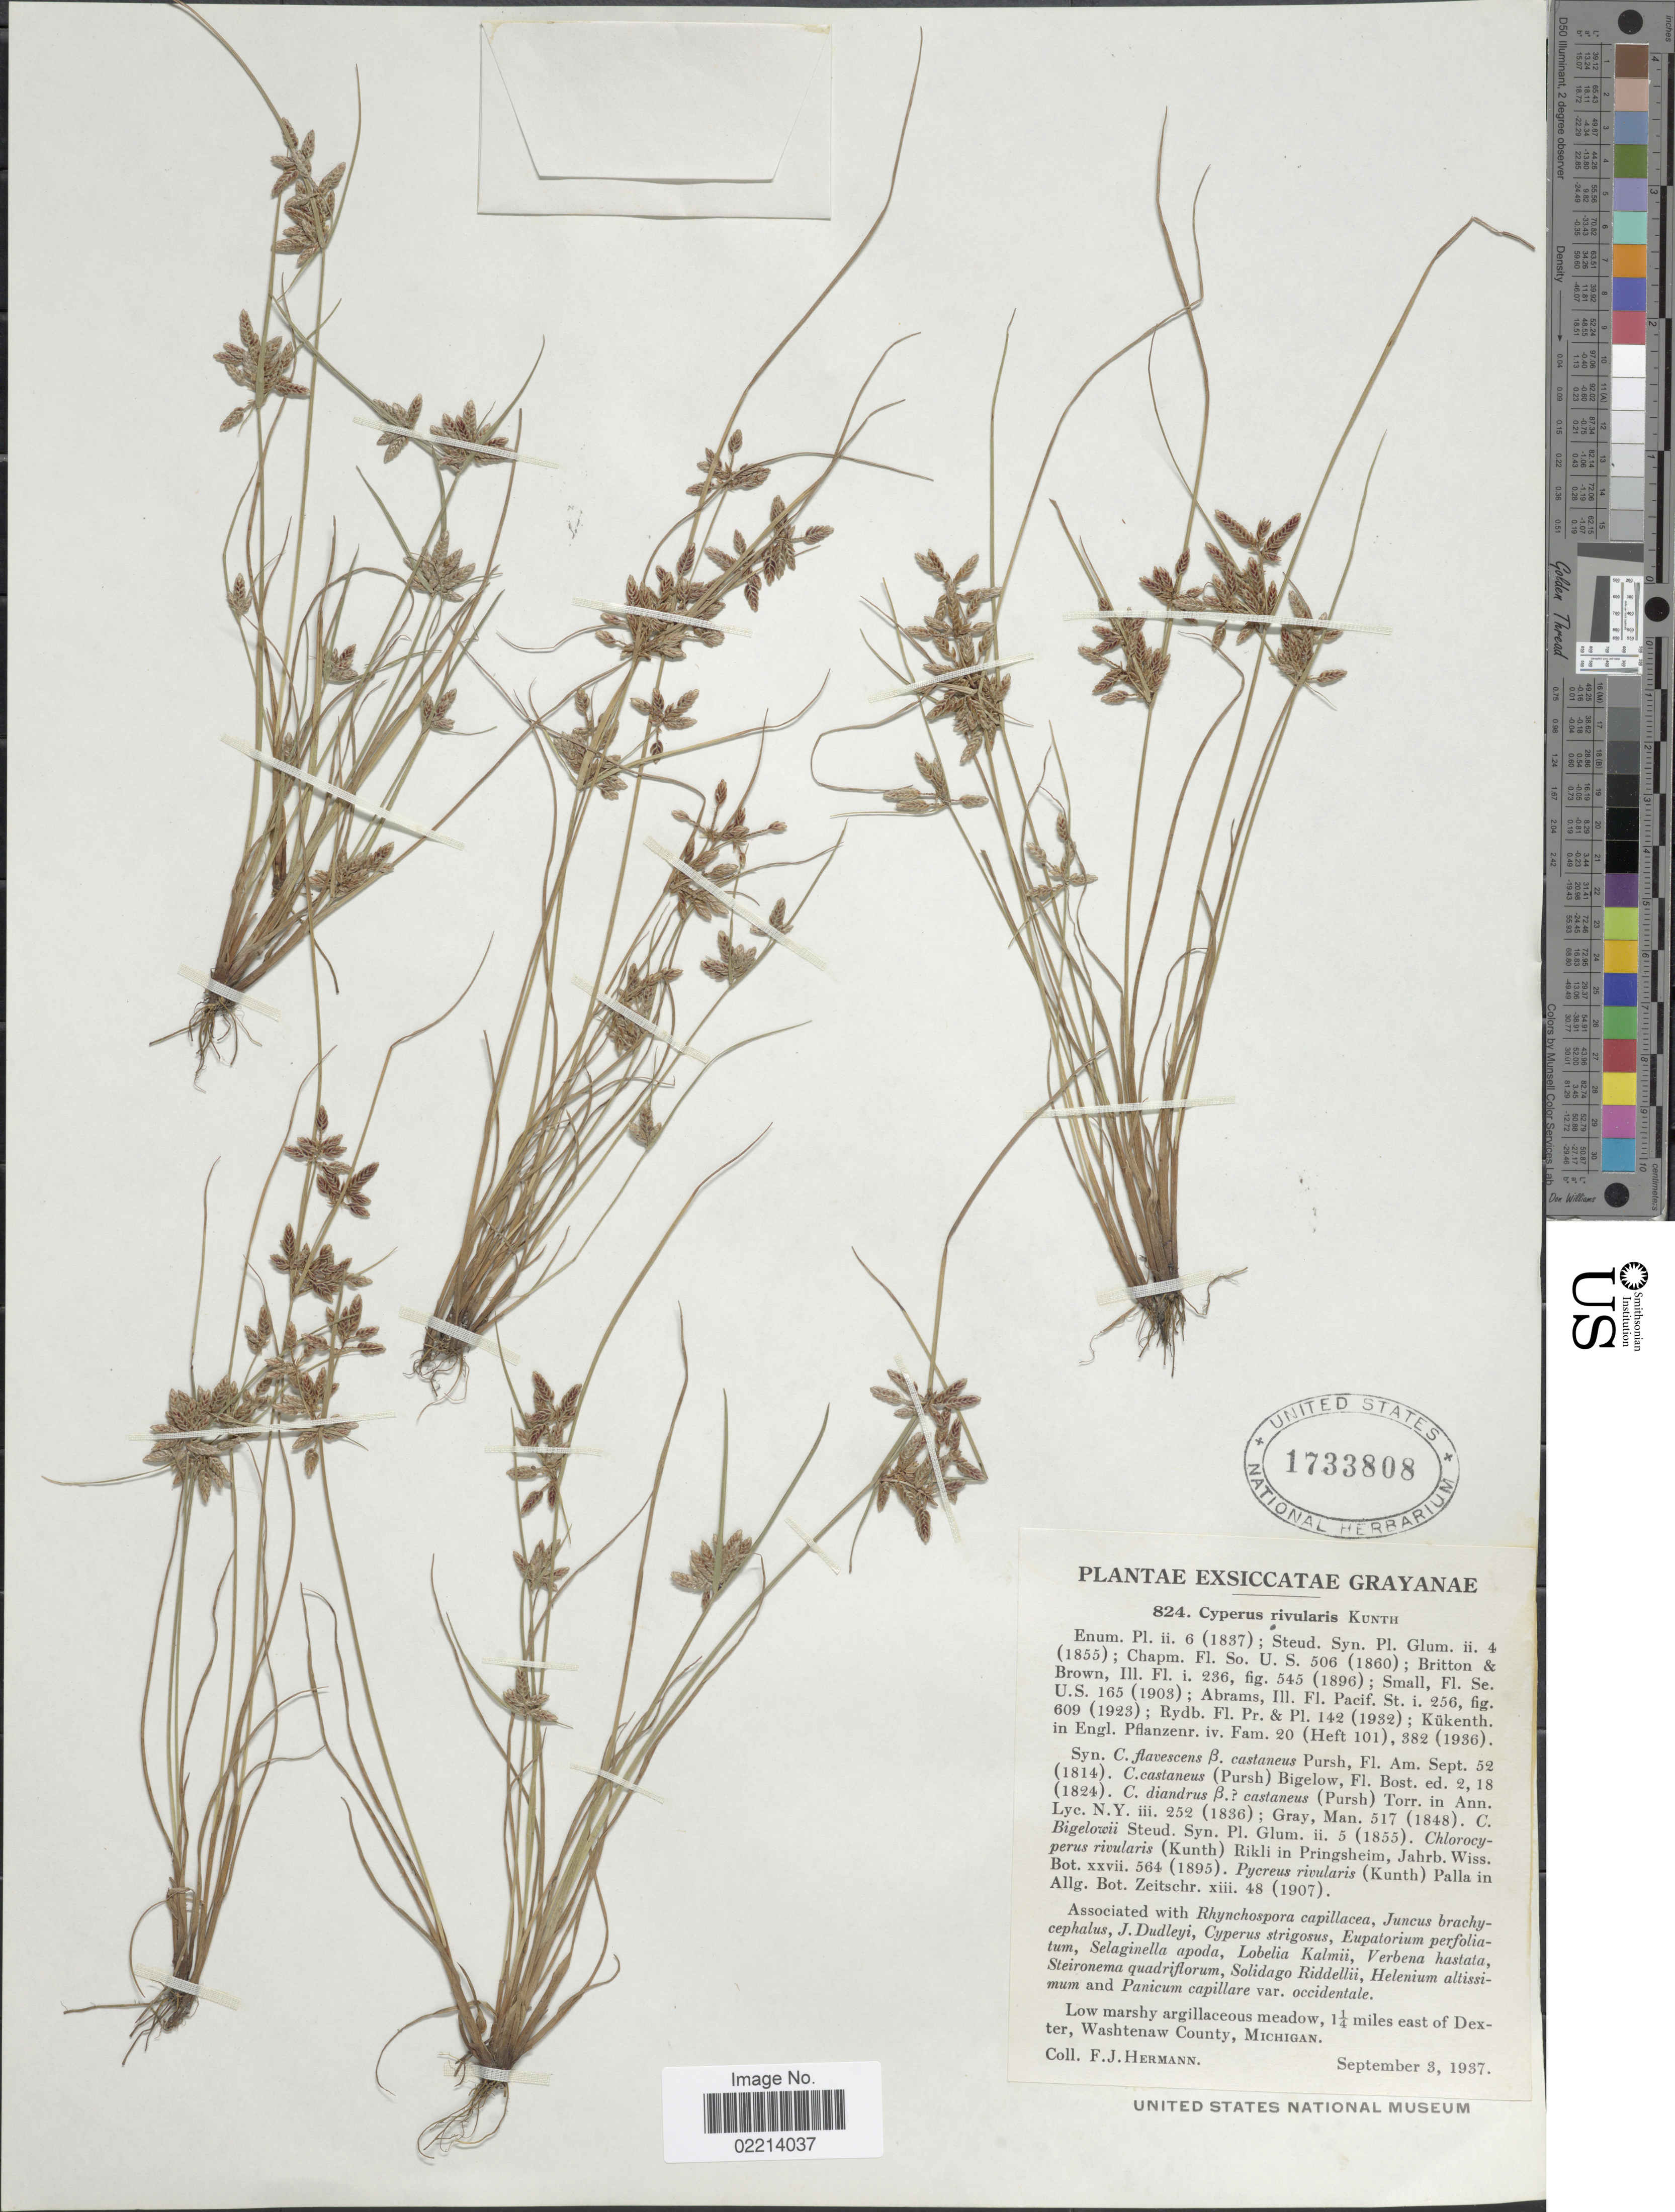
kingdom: Plantae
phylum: Tracheophyta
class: Liliopsida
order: Poales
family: Cyperaceae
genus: Cyperus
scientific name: Cyperus bipartitus Torr.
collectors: F. J. Hermann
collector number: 824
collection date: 1937-09-03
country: United States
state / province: Michigan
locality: Low marshy argillaceous meadow, 1¼ miles east of Dexter, Washtenaw County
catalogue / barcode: US 1733808